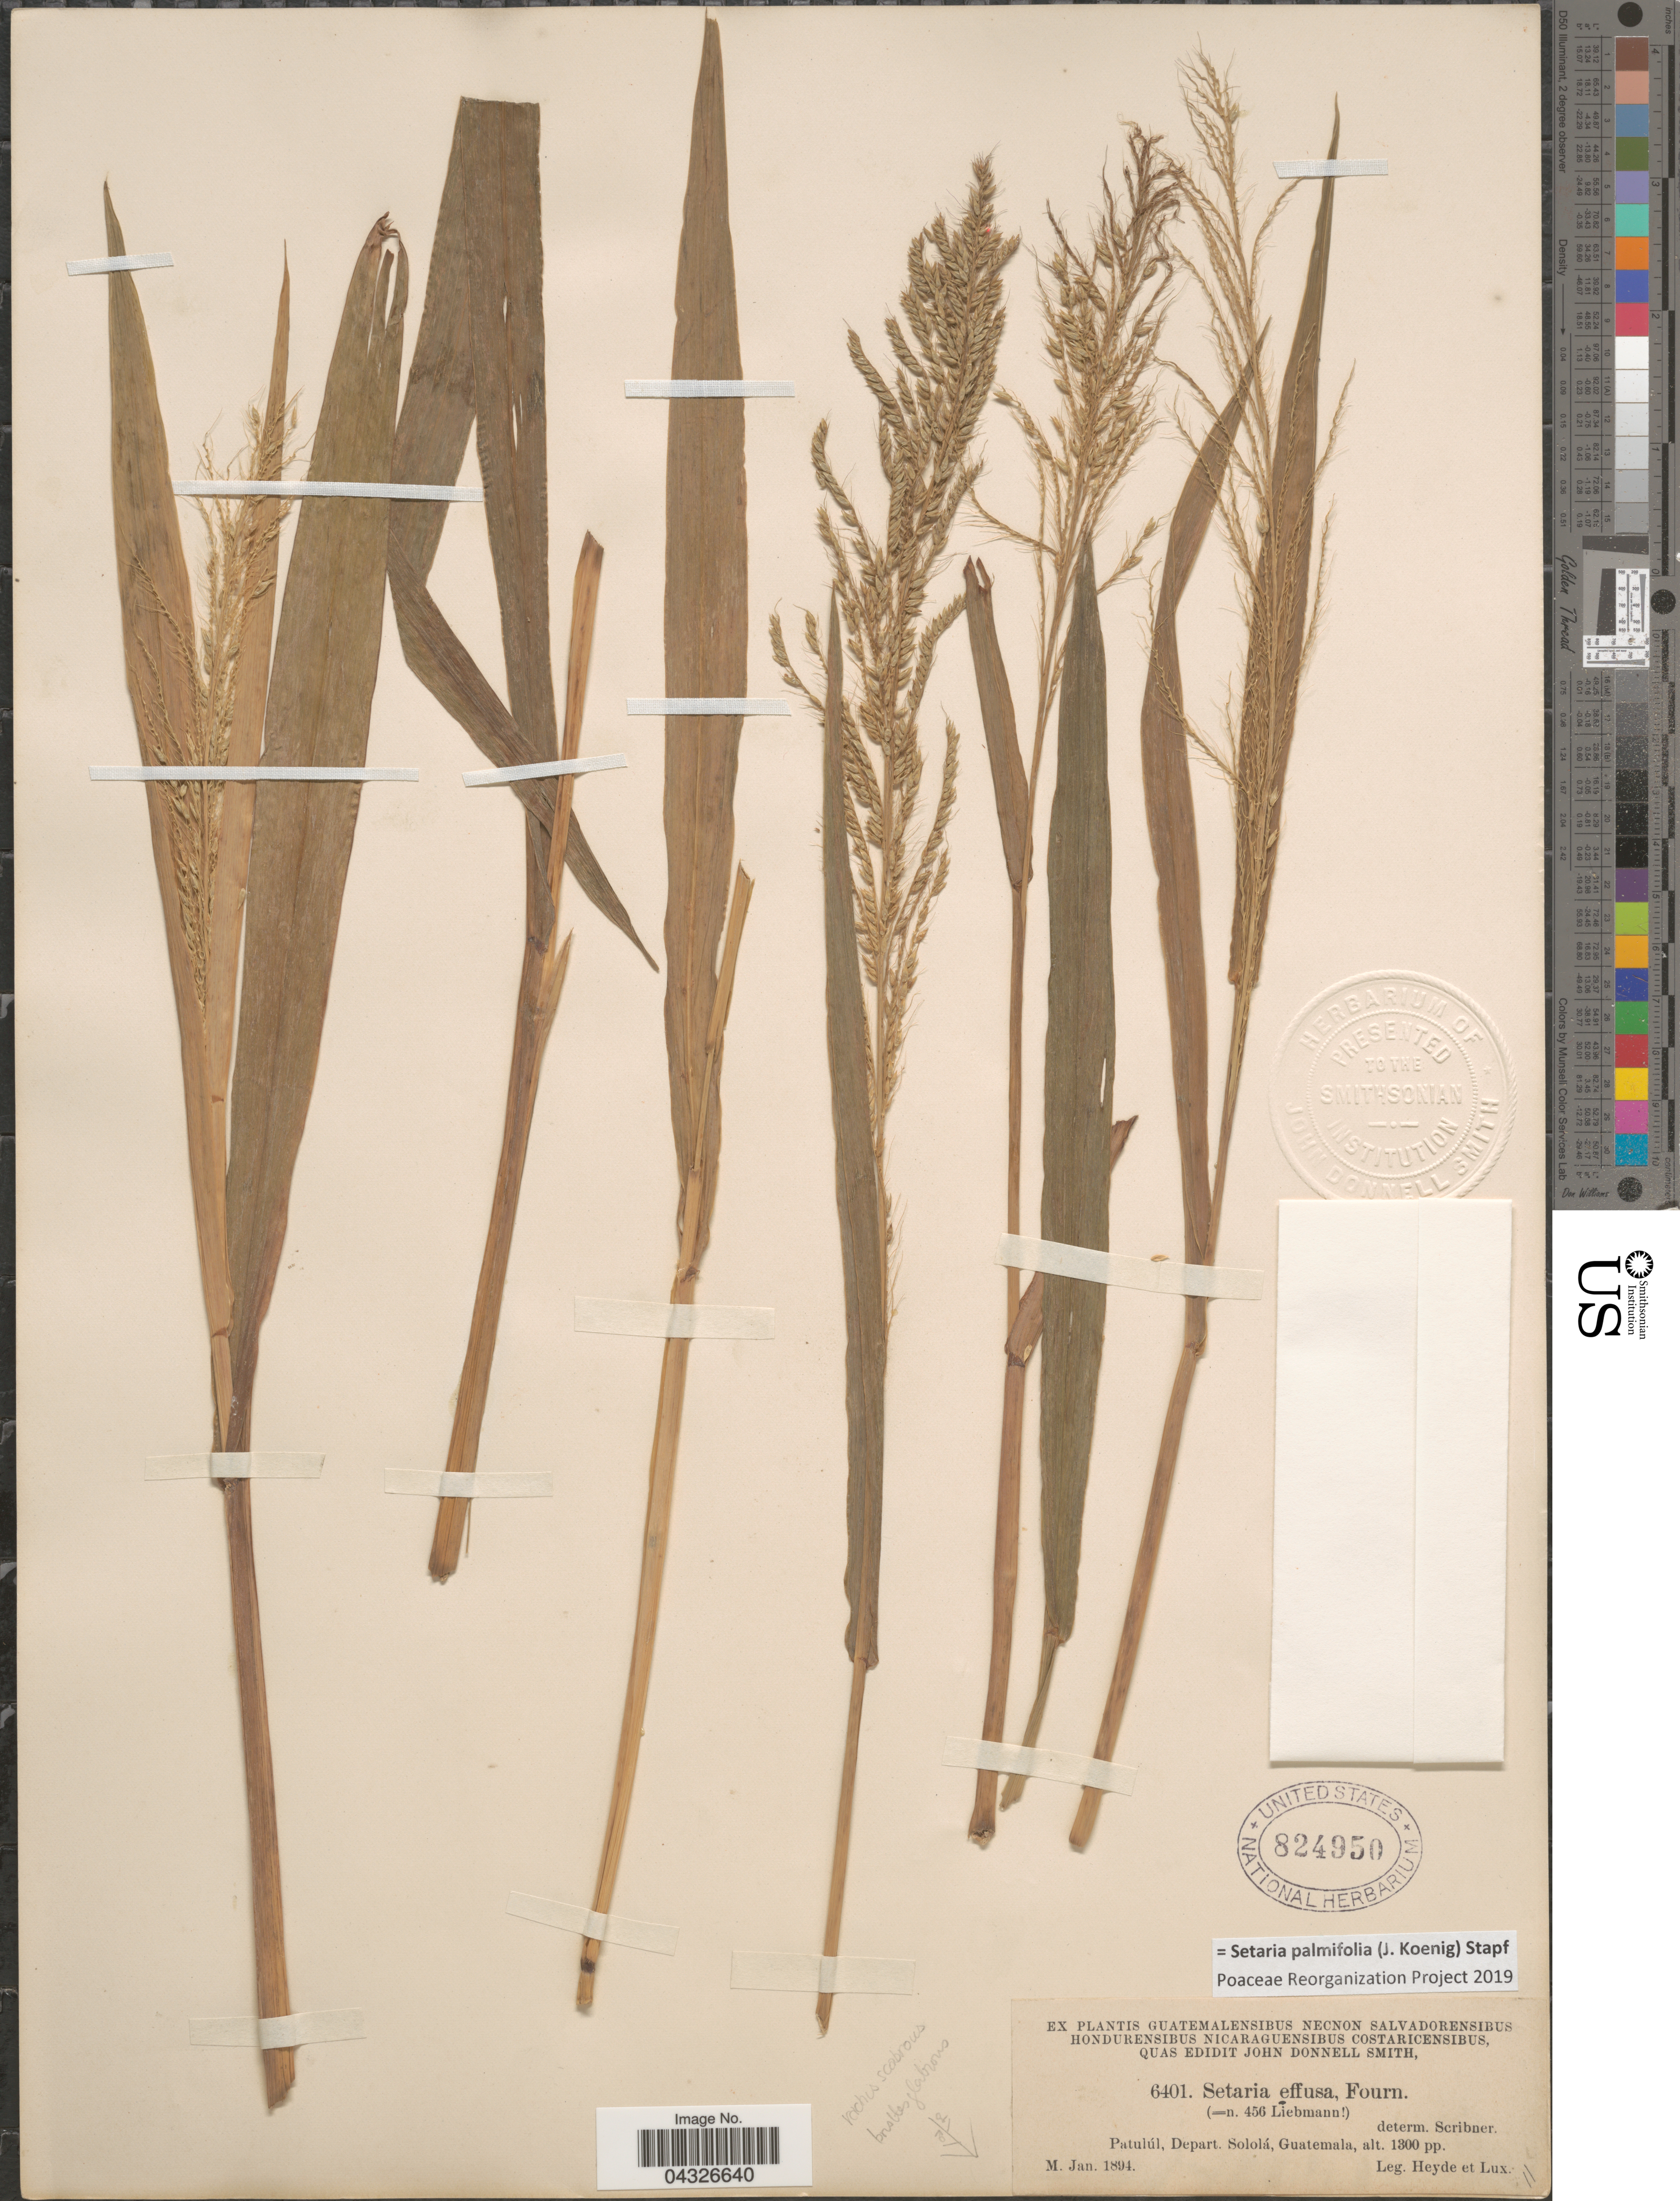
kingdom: Plantae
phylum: Tracheophyta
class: Liliopsida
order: Poales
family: Poaceae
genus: Setaria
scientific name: Setaria palmifolia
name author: (J. Koenig) Stapf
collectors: Heyde & Lux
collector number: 6401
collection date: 1894-01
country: Guatemala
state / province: Solola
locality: Patulúl, Depart. Sololá.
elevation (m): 396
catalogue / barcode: US 824950